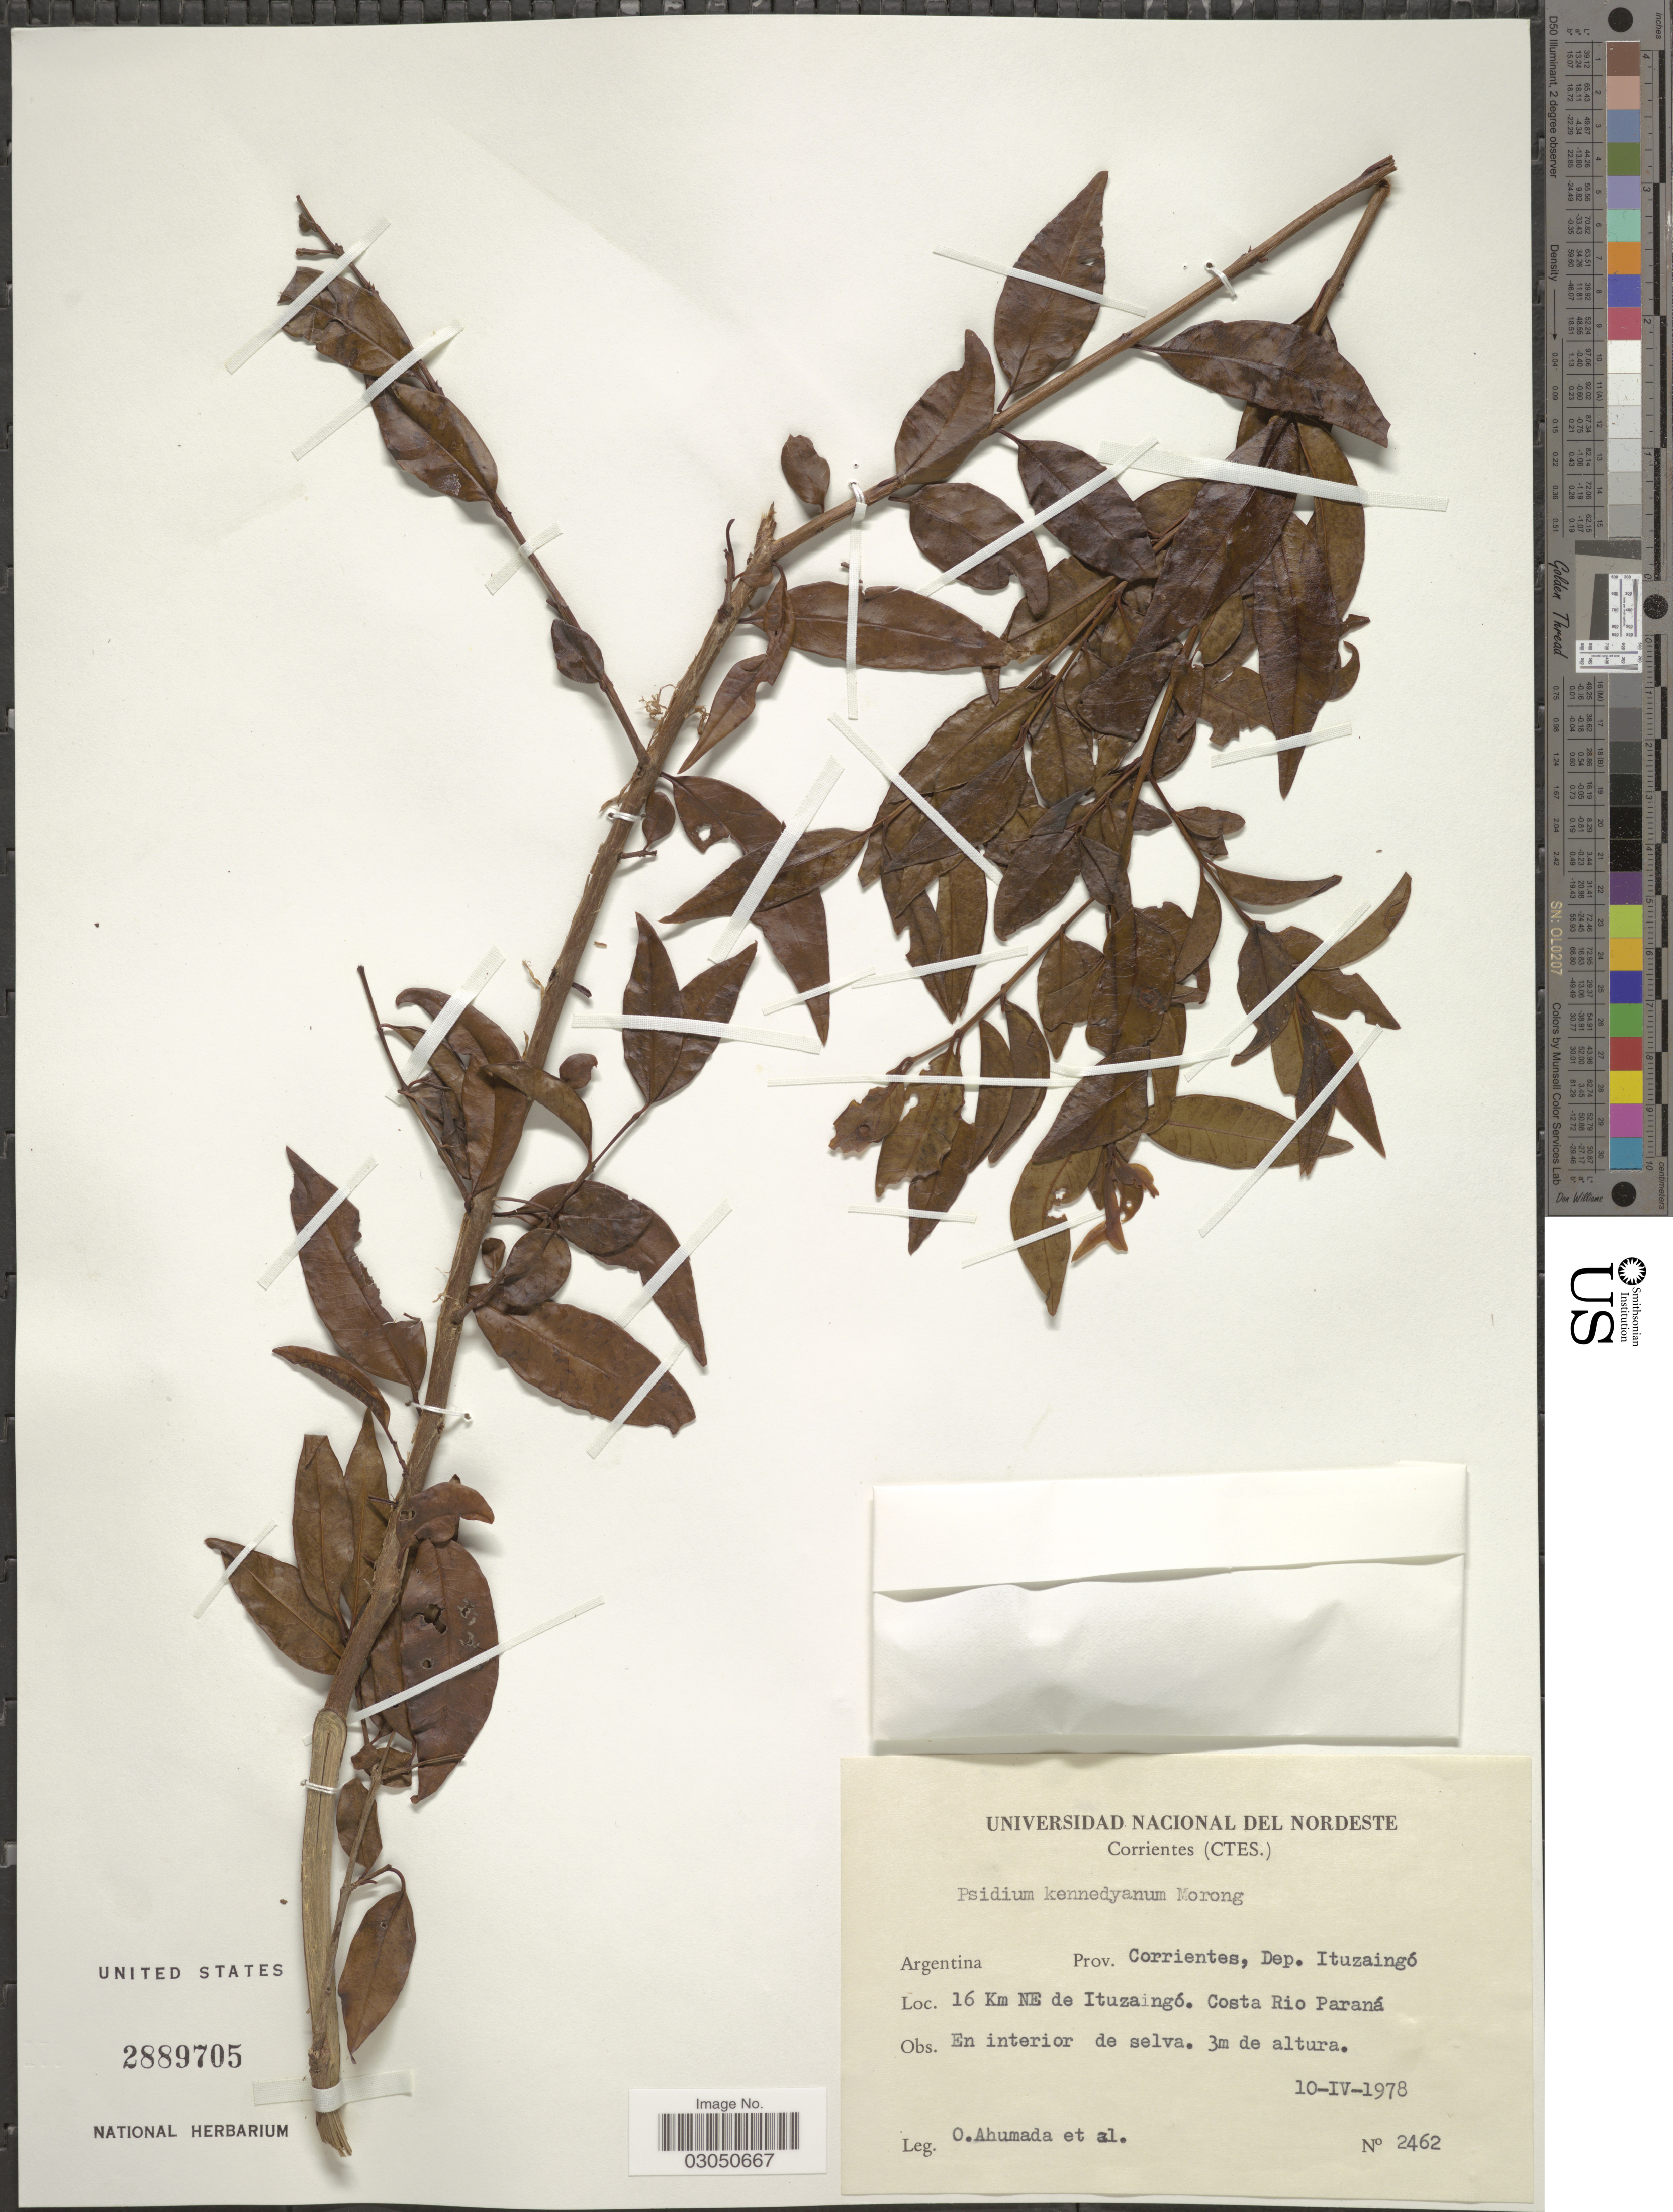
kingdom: Plantae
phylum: Tracheophyta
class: Magnoliopsida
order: Myrtales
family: Myrtaceae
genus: Psidium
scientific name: Psidium kennedyanum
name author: Morong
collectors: O. Ahumada & et al.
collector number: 2462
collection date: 1978-04-10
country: Argentina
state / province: Corrientes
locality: Dep. Ituzaingó, 16 Km NE de Ituzaingó. Costa Rio Paraná.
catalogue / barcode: US 2889705